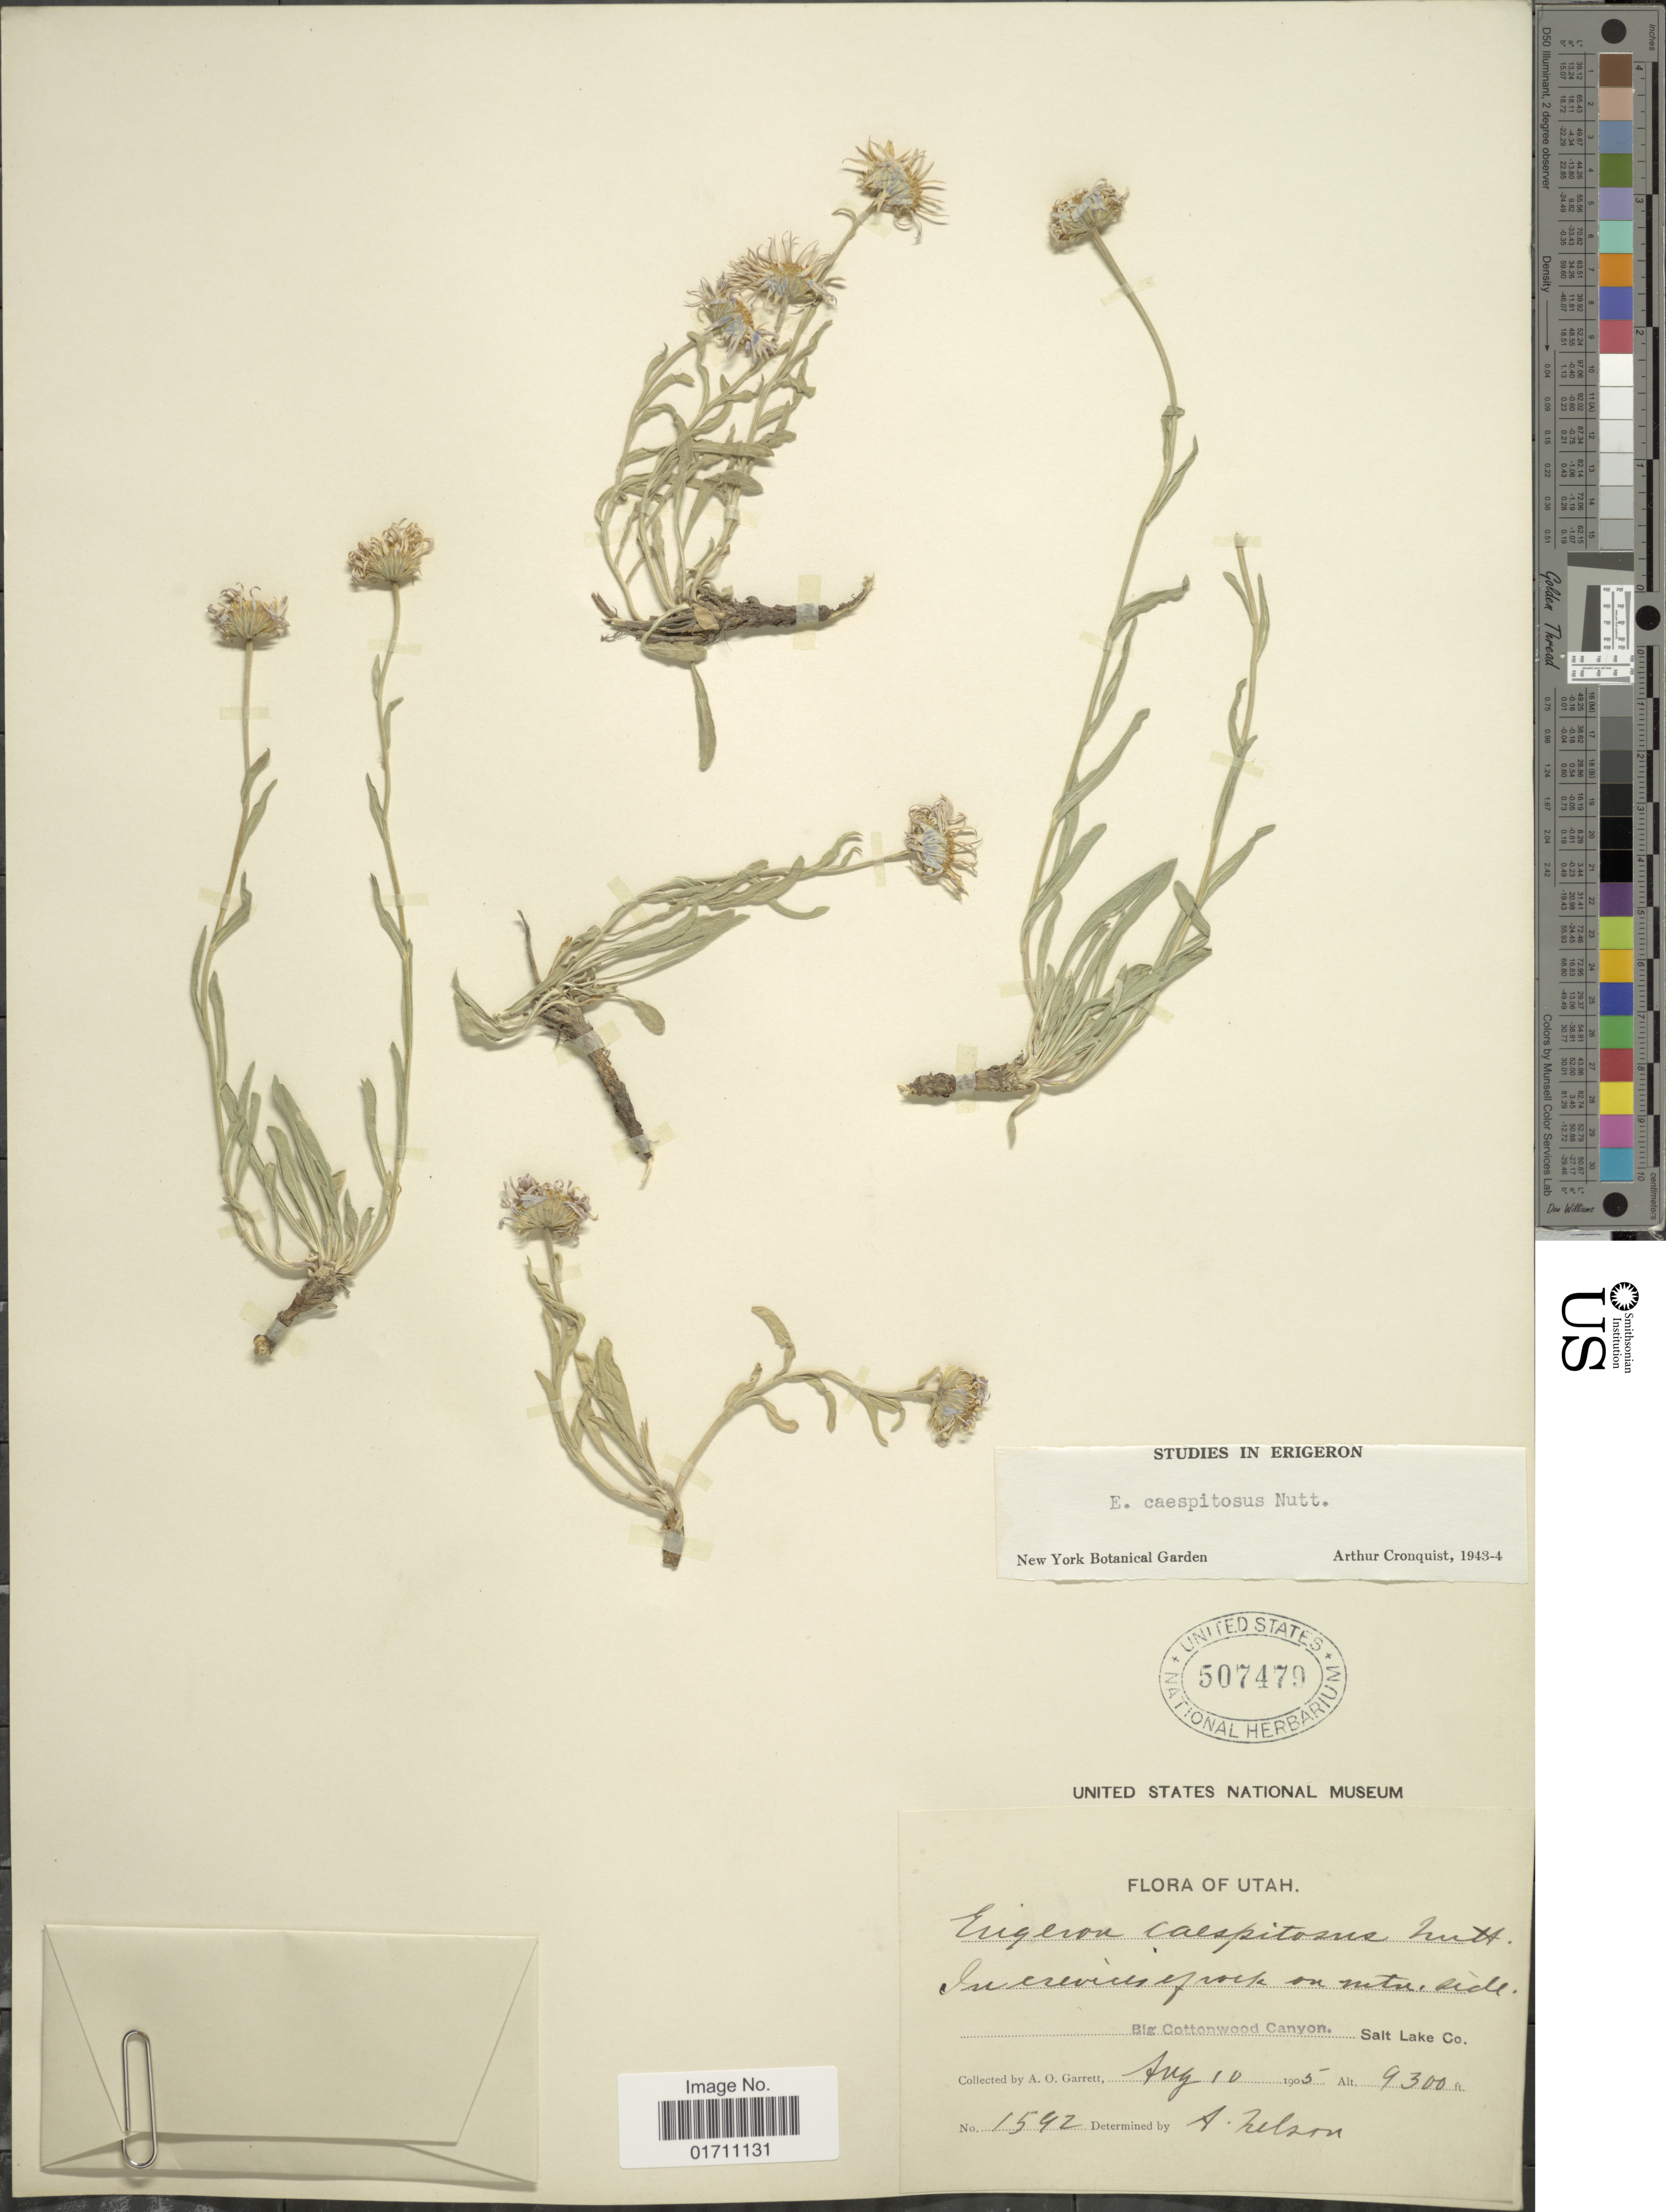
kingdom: Plantae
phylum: Tracheophyta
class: Magnoliopsida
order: Asterales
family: Asteraceae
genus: Erigeron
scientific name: Erigeron caespitosus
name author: Nutt.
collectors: A. O. Garrett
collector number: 1592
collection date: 1905-08-10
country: United States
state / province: Utah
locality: In crevices of rock on mtn, side, Big Cottonwood Canyon. Salt Lake Co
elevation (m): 2835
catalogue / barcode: US 507479